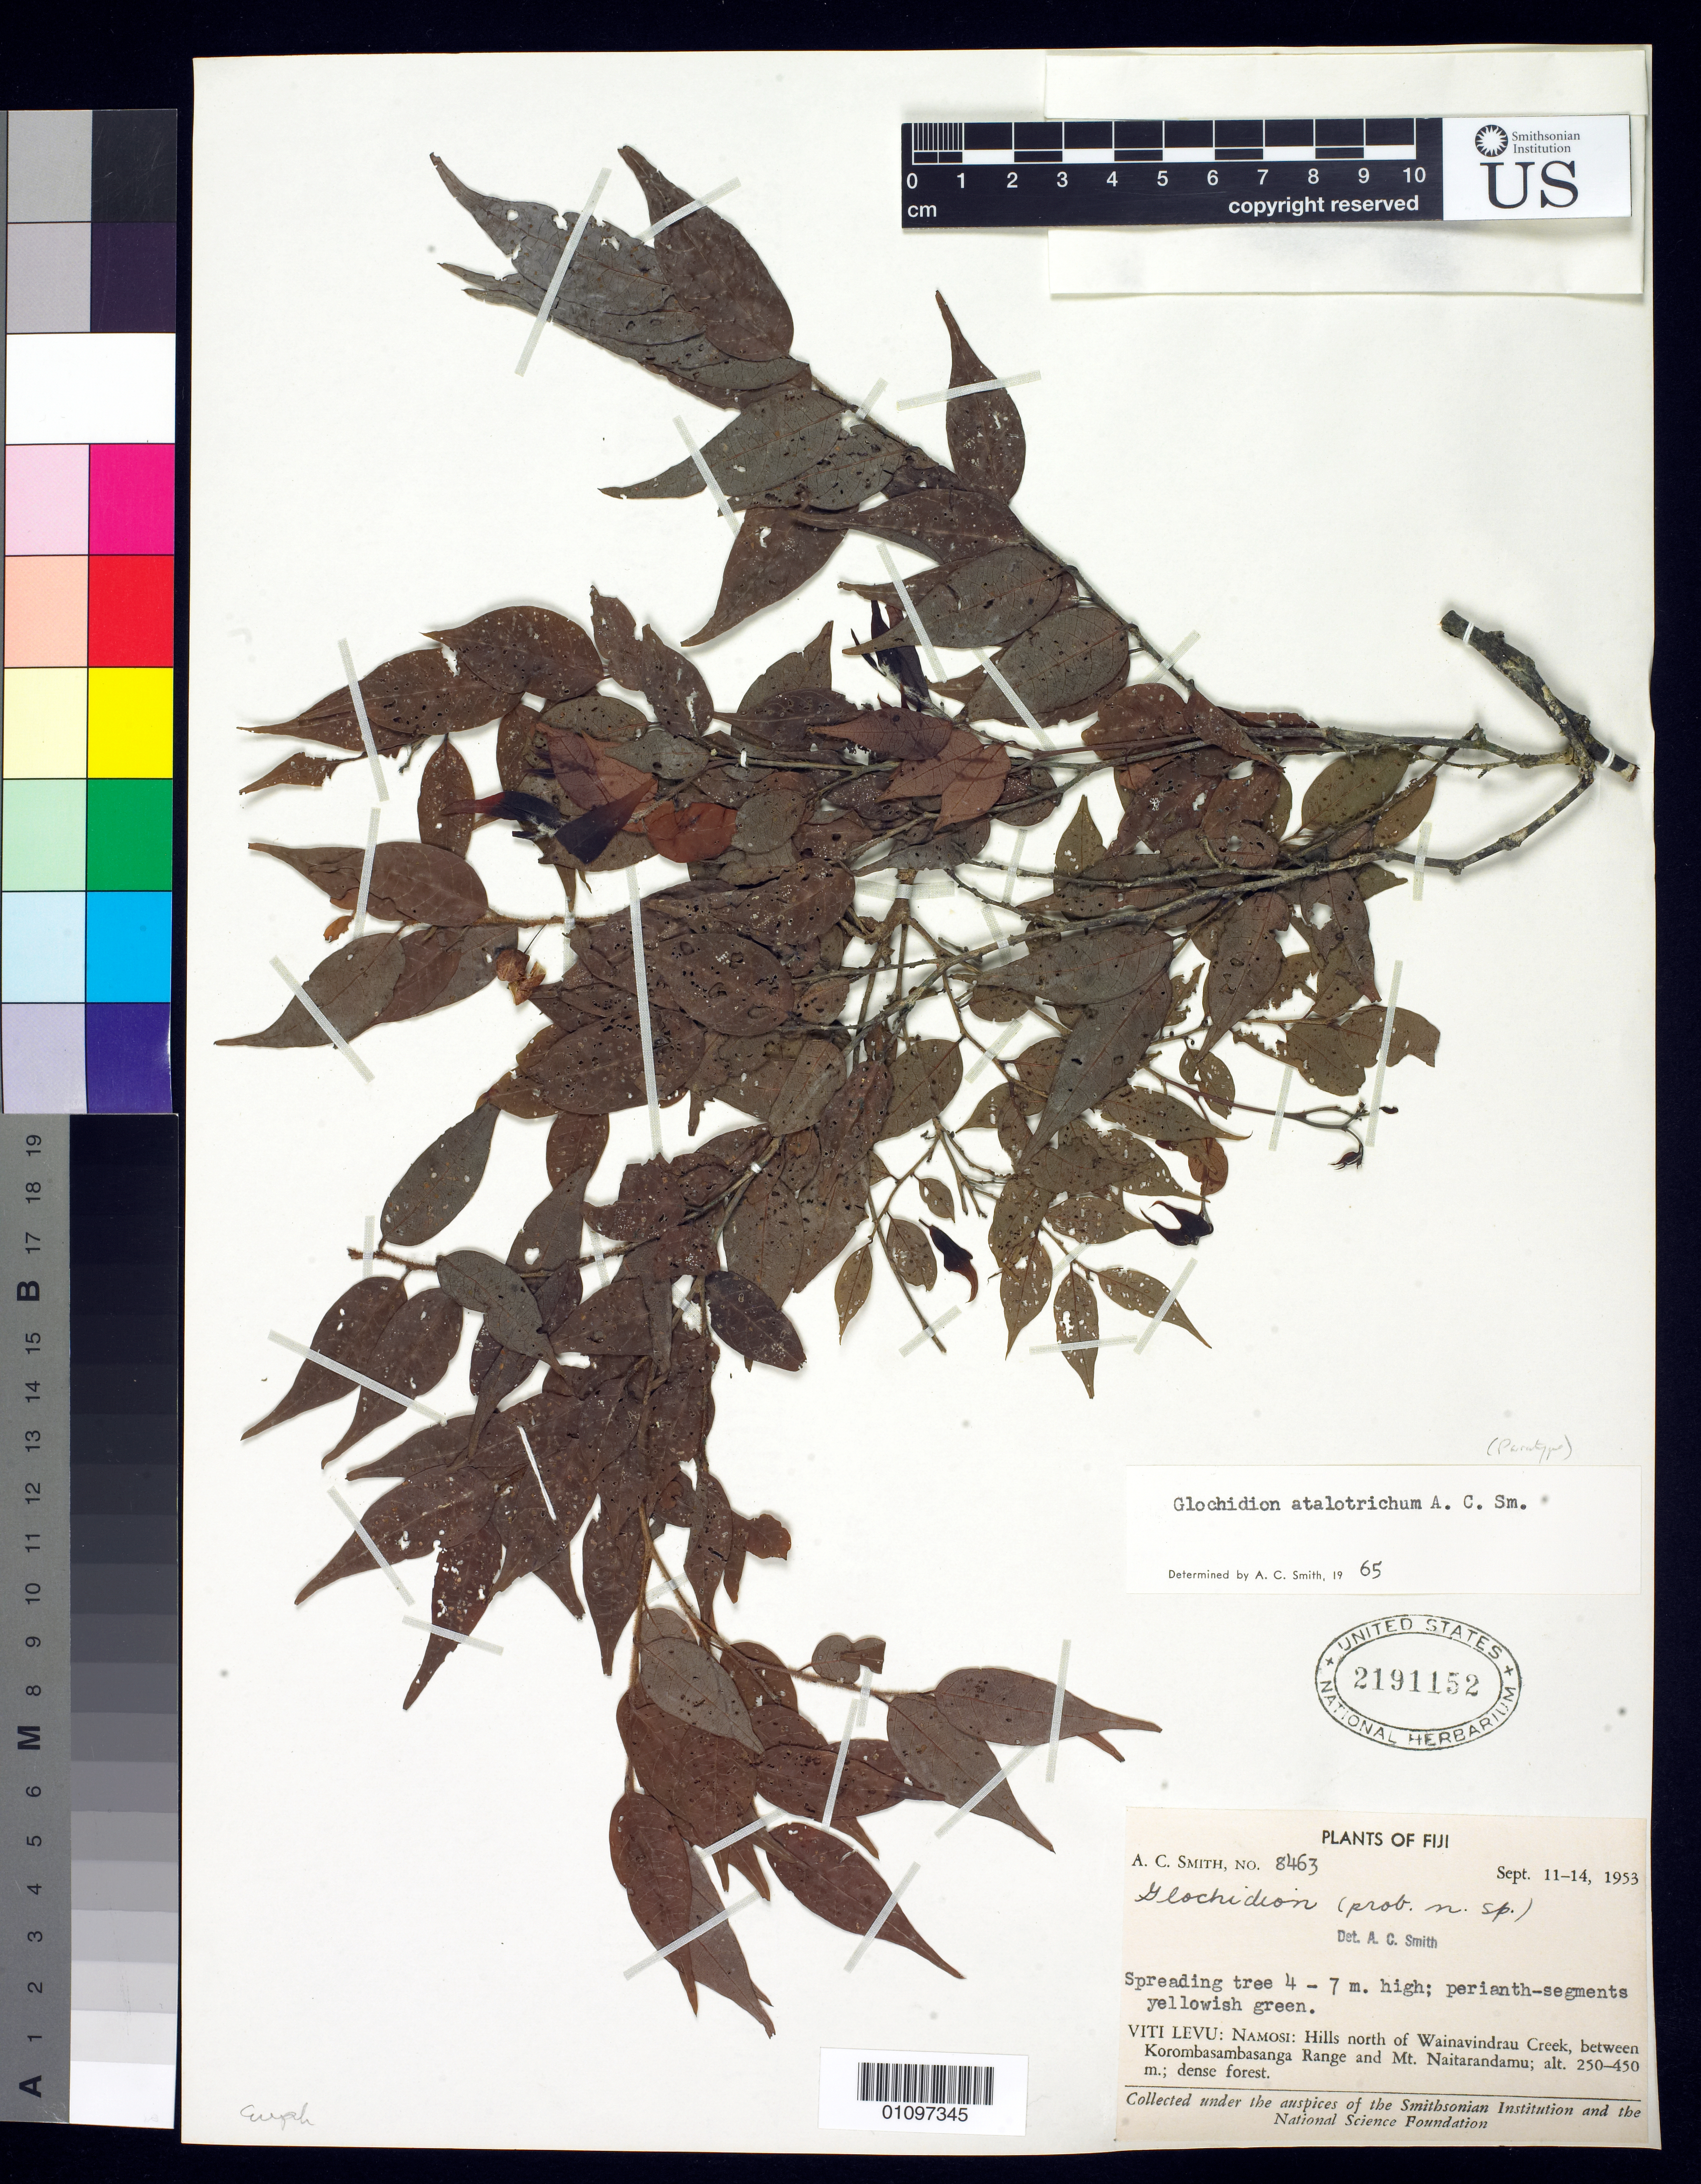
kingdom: Plantae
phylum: Tracheophyta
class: Magnoliopsida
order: Malpighiales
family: Phyllanthaceae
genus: Phyllanthus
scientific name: Phyllanthus atalotrichus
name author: (A.C. Sm.) W.L. Wagner & Lorence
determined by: Wagner, W. L., (BOT), Smithsonian Institution - National Museum of Natural History (UNITED STATES)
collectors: A. C. Smith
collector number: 8463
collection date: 1953-09-11/1953-09-14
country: Fiji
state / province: Central Division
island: Viti Levu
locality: Namosi: hills North of Wainavindrau Creek, between Korombasambasanga Range and Mt. Naitarandamu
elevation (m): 250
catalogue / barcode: US 2191152